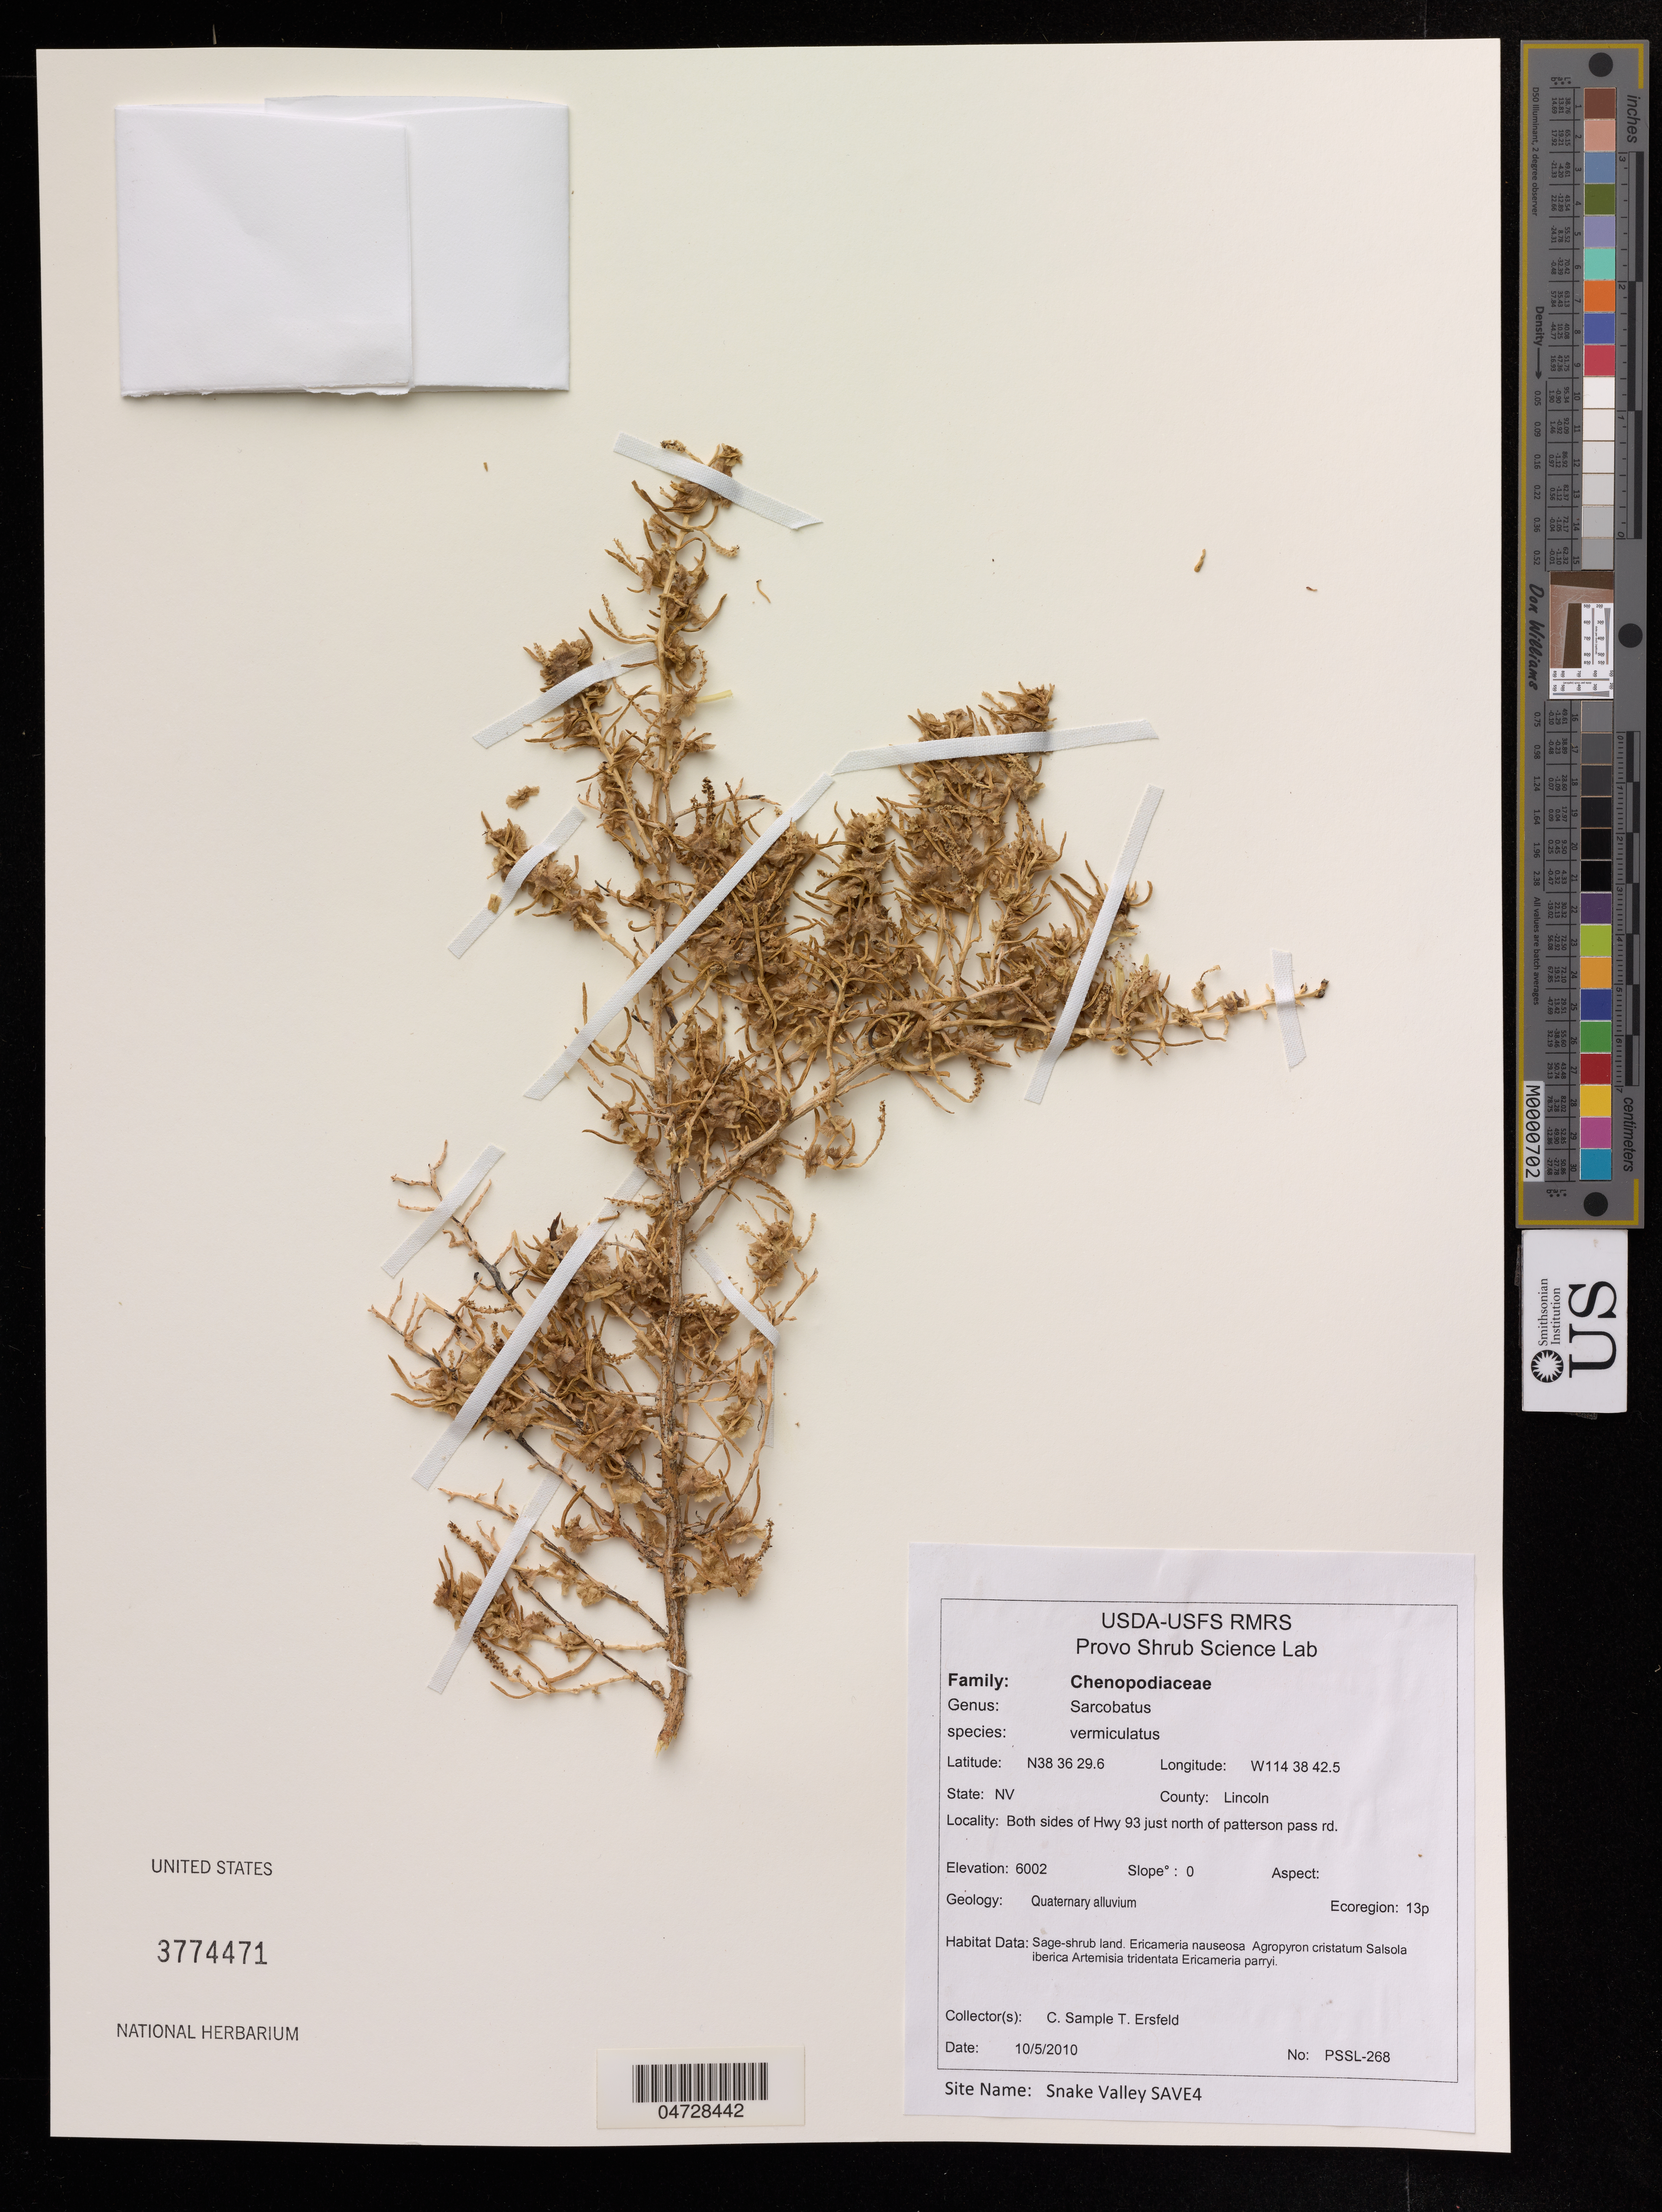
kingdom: Plantae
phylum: Tracheophyta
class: Magnoliopsida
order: Caryophyllales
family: Sarcobataceae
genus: Sarcobatus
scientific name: Sarcobatus vermiculatus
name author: (Hook.) Torr.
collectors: C. Sample & T. Ersfeld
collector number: PSSL-268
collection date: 2010-05-10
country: United States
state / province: Nevada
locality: Lincoln, Both sides of Hwy 93 just north of patterson pass rd.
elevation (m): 1829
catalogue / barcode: US 3774471